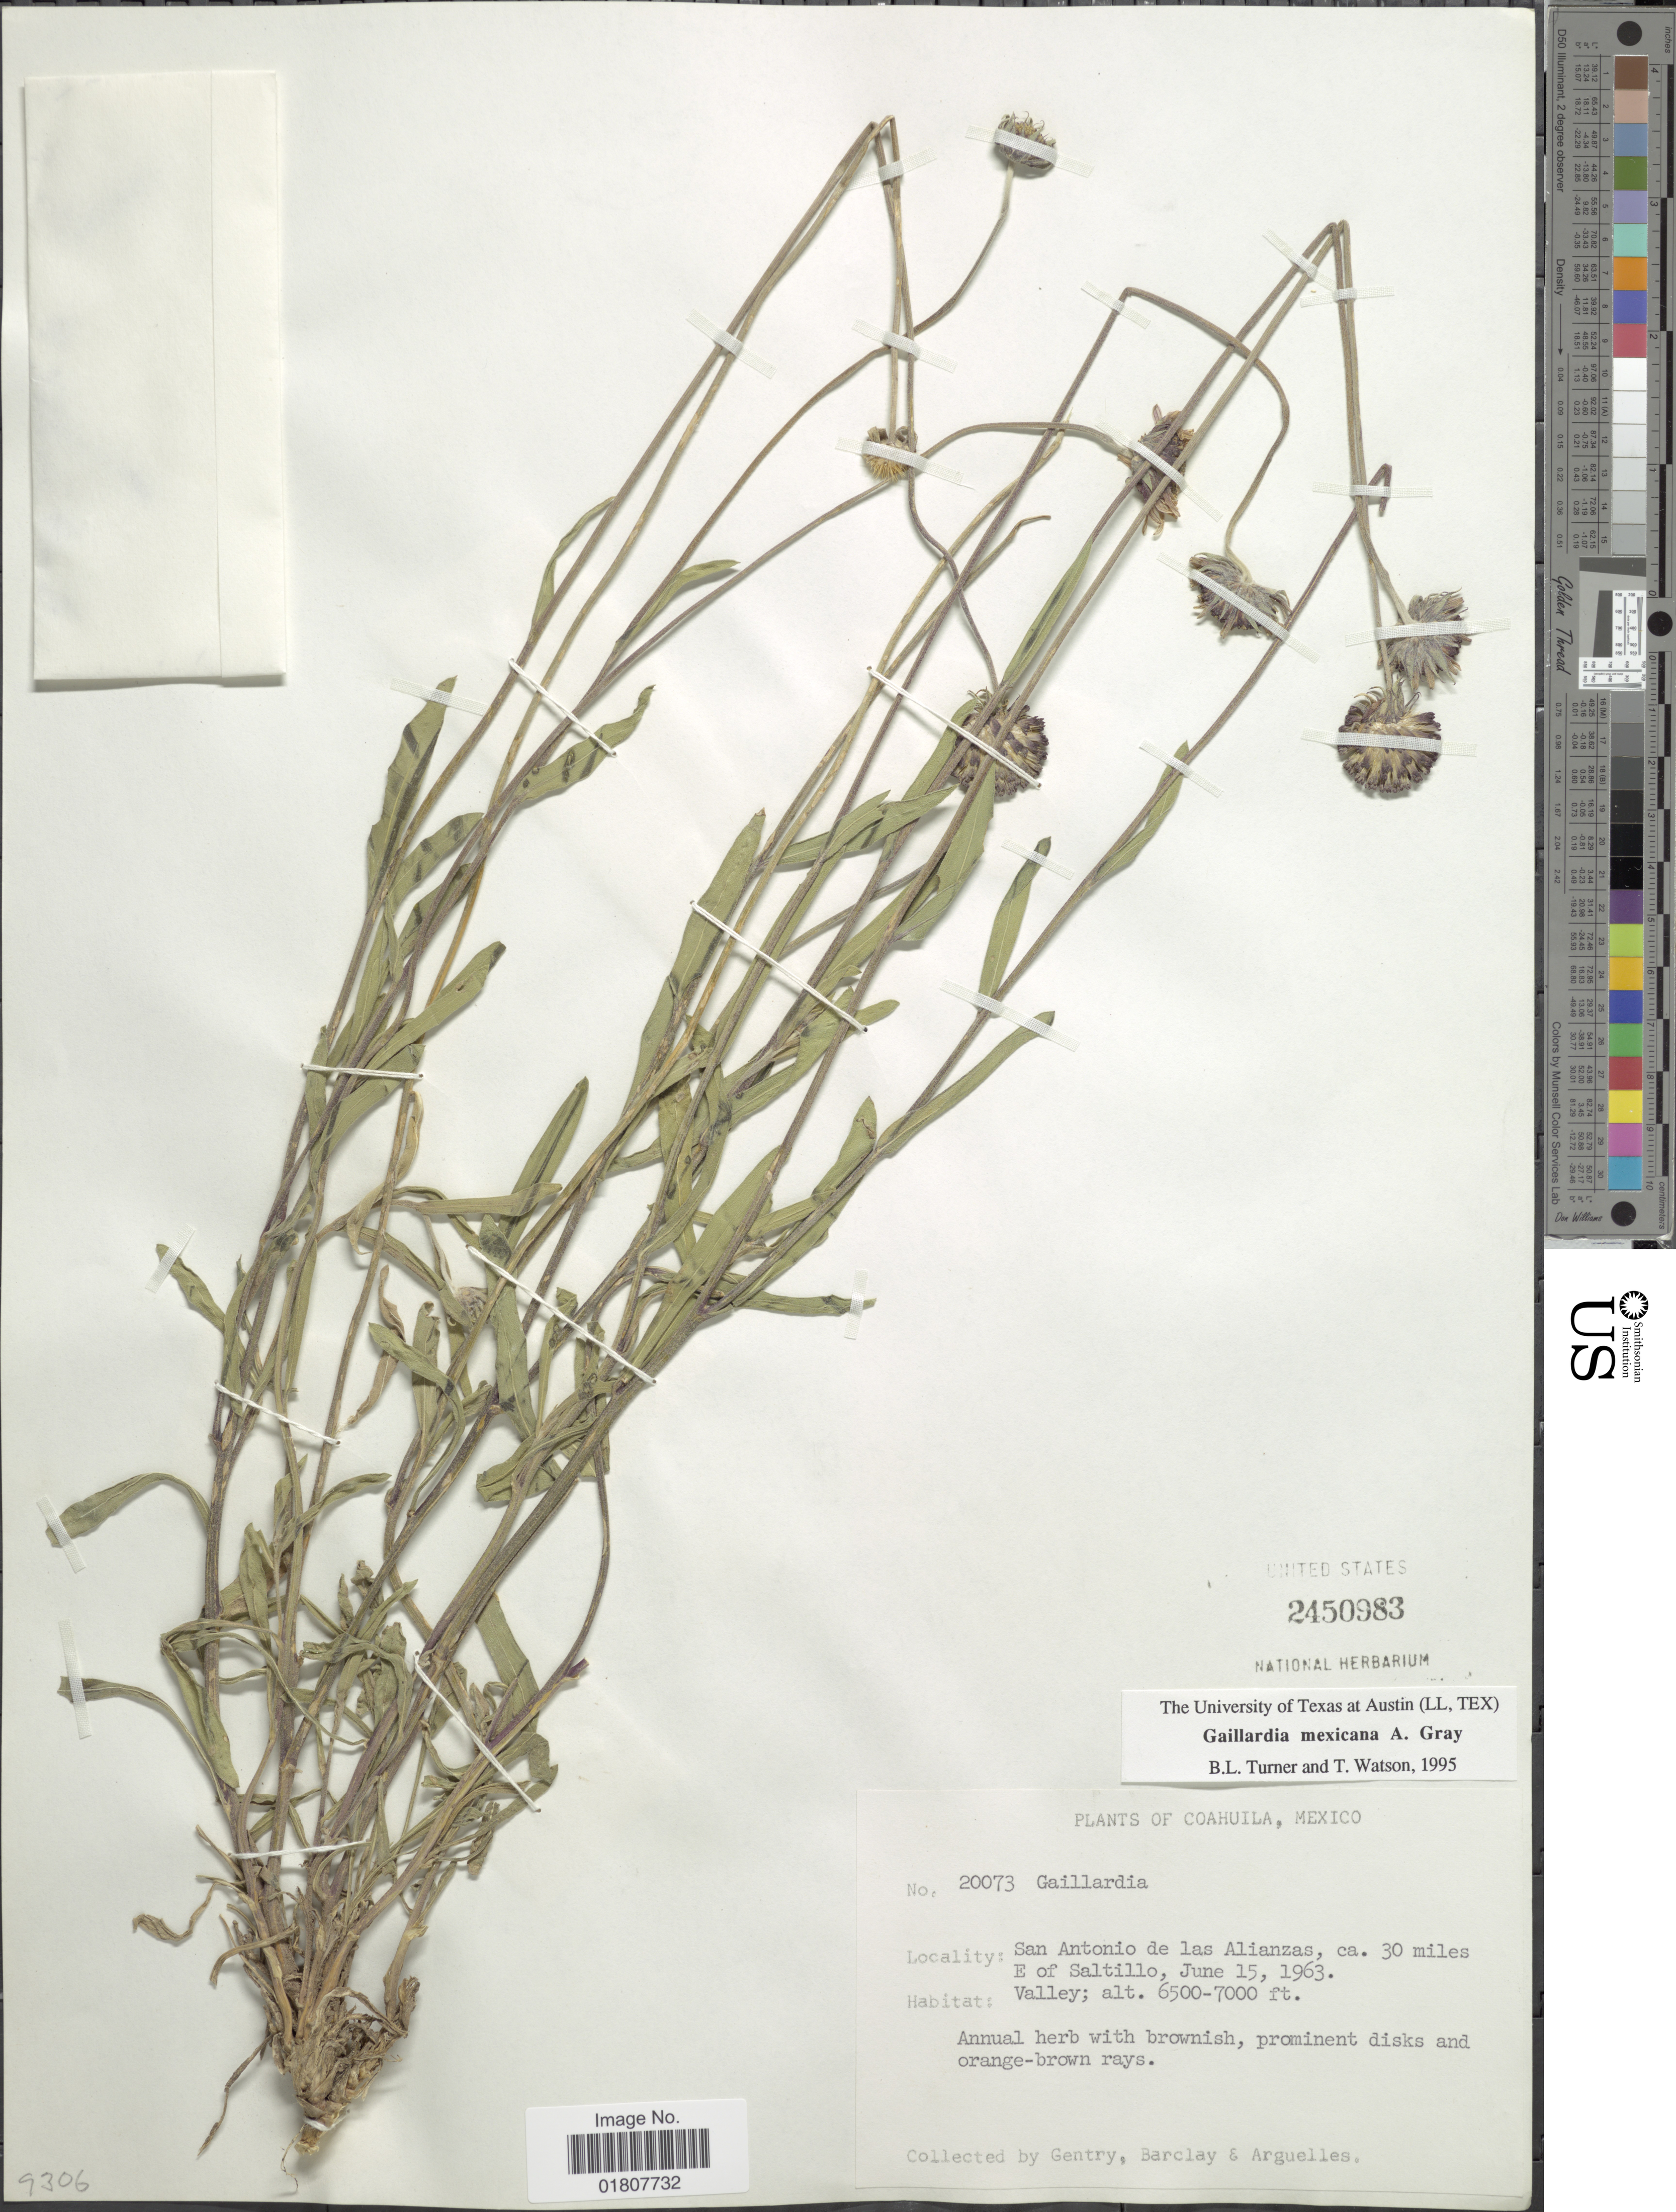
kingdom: Plantae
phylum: Tracheophyta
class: Magnoliopsida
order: Asterales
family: Asteraceae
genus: Gaillardia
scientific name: Gaillardia mexicana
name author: A. Gray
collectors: Gentry, --, -- Barclay & Arguelles, --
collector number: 20073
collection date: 1963-06-15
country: Mexico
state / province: Coahuila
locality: San Antonio de las Alianzas, ca. 30 miles E of Saltillo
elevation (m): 1981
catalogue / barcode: US 2450983